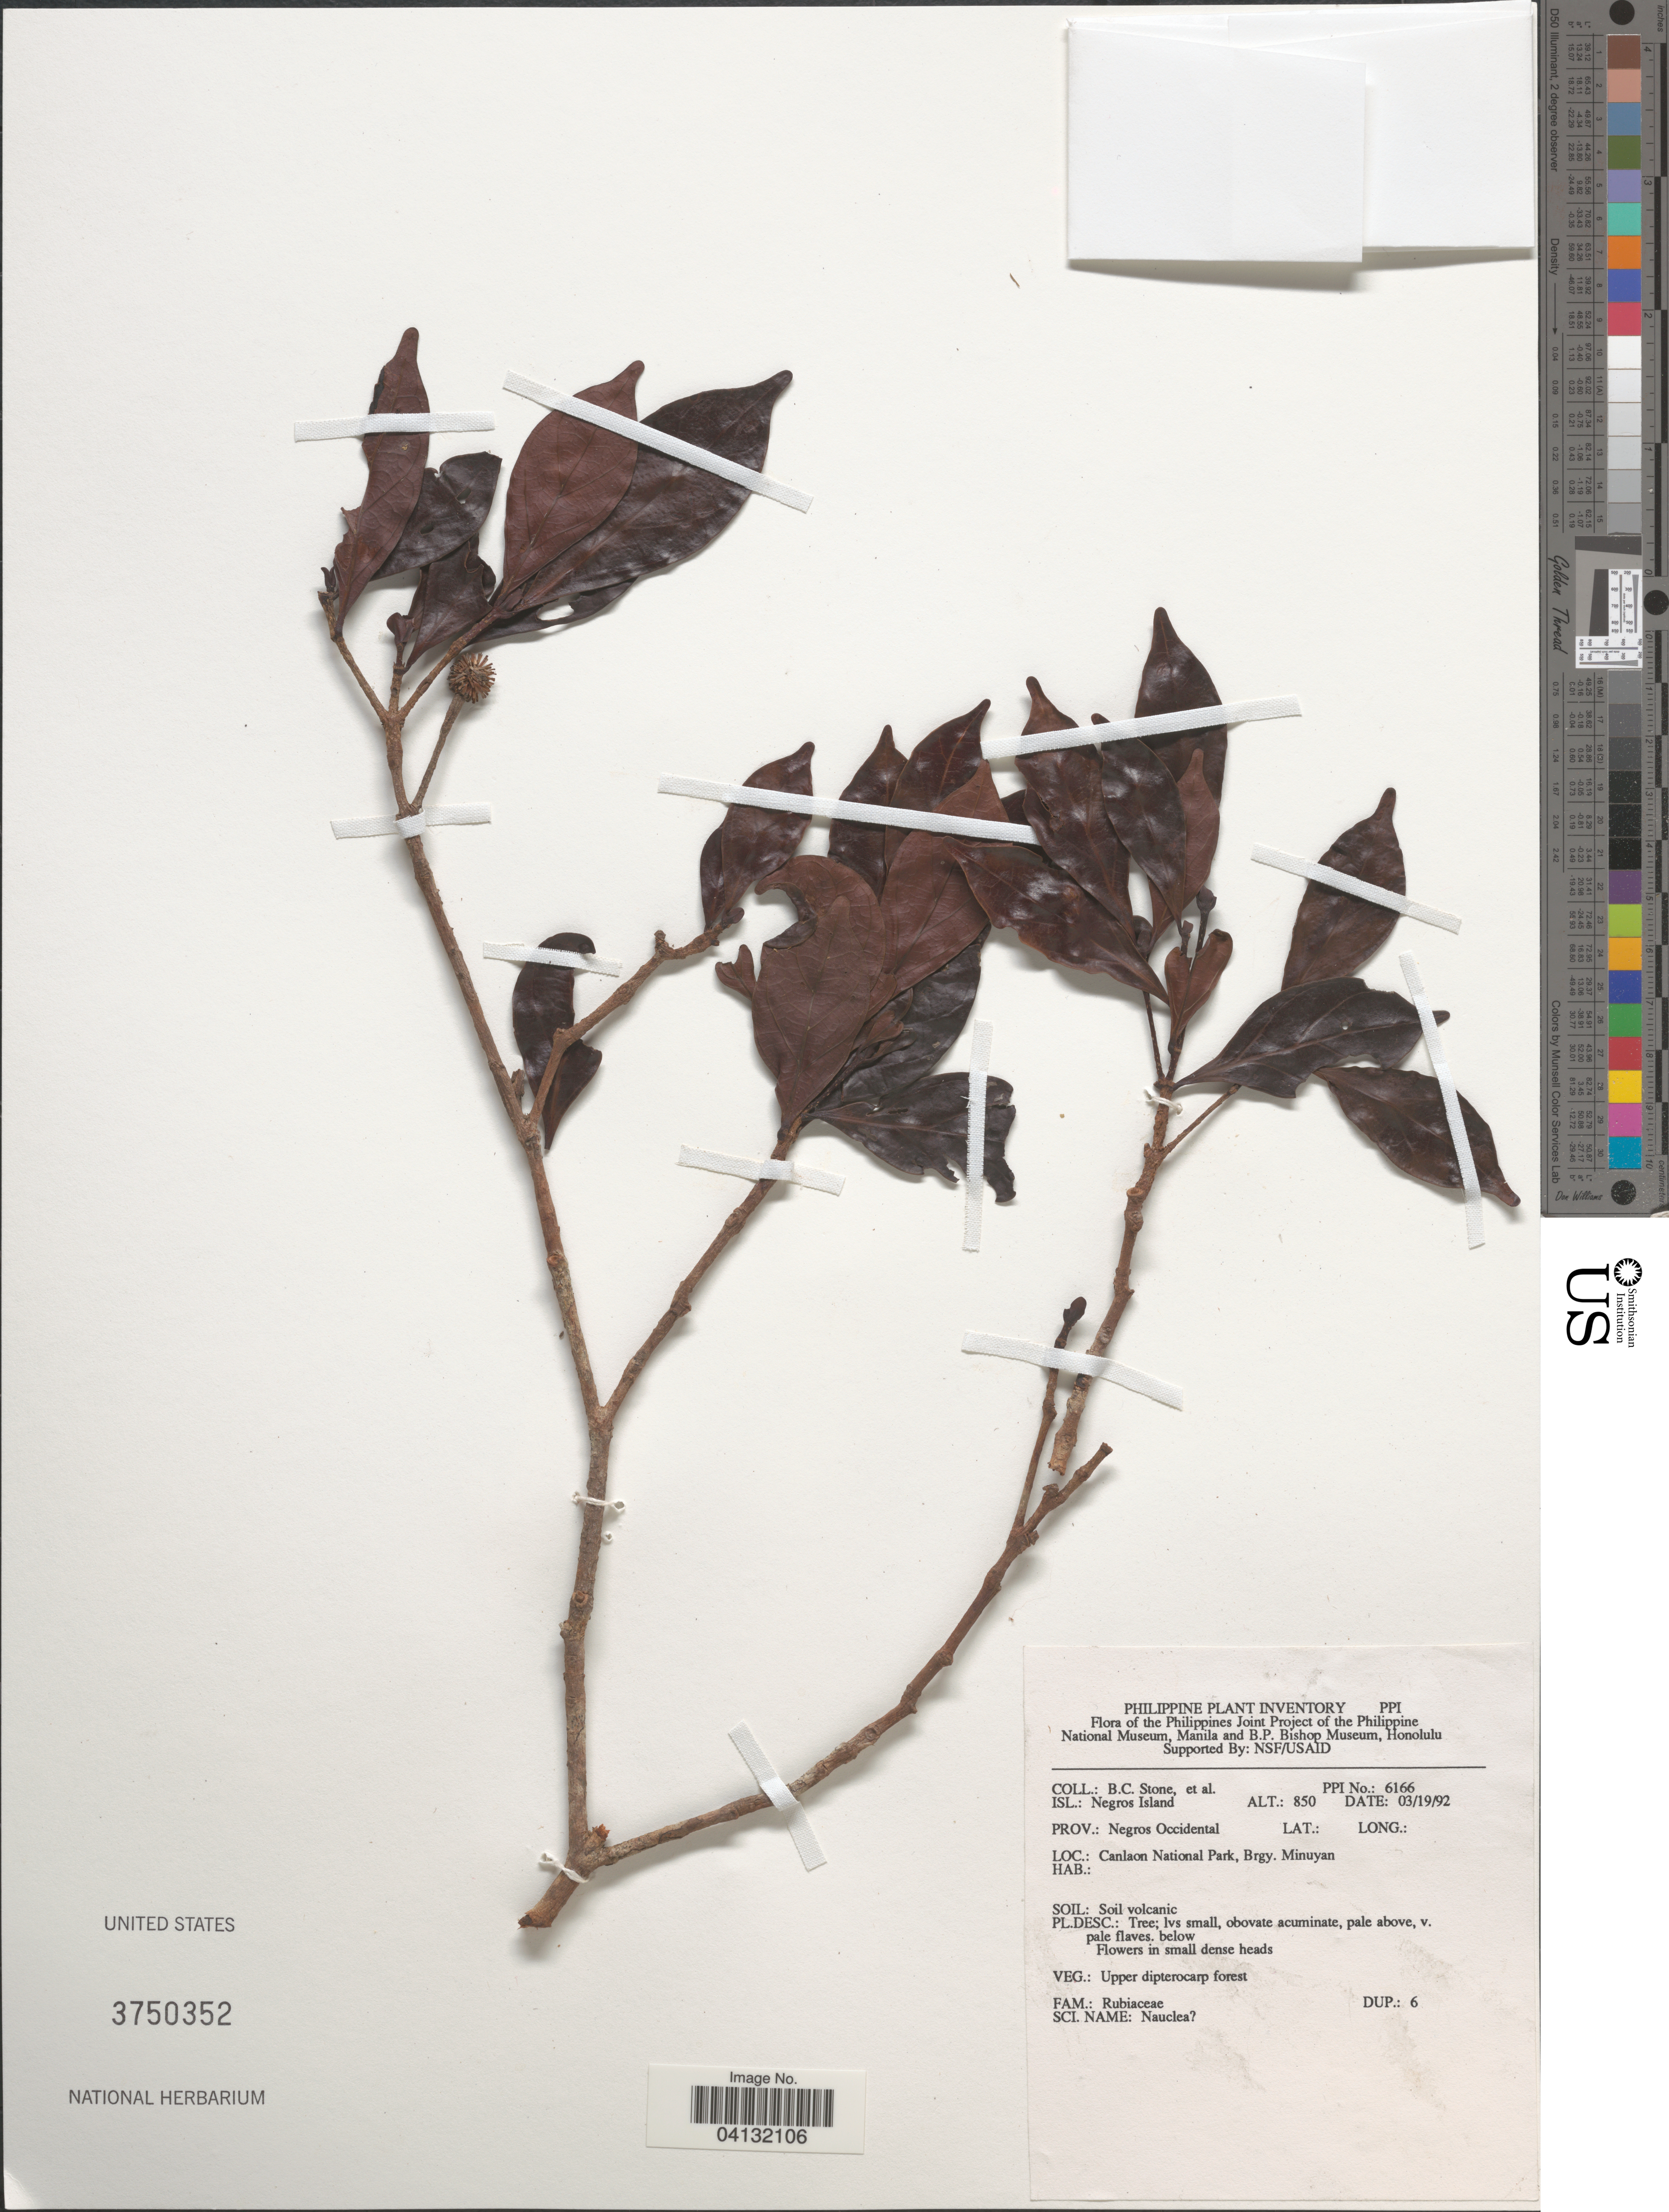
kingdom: Plantae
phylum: Tracheophyta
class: Magnoliopsida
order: Gentianales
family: Rubiaceae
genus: Nauclea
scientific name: Nauclea sp.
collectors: B. C. Stone & et al.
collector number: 6166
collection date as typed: Transcribed d/m/y: 19/3/92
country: Philippines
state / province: Western Visayas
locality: Isl.: Negros Island. Prov.: Negros Occidental. Canlaon National Park, Brgy. Minuyan.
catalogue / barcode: US 3750352